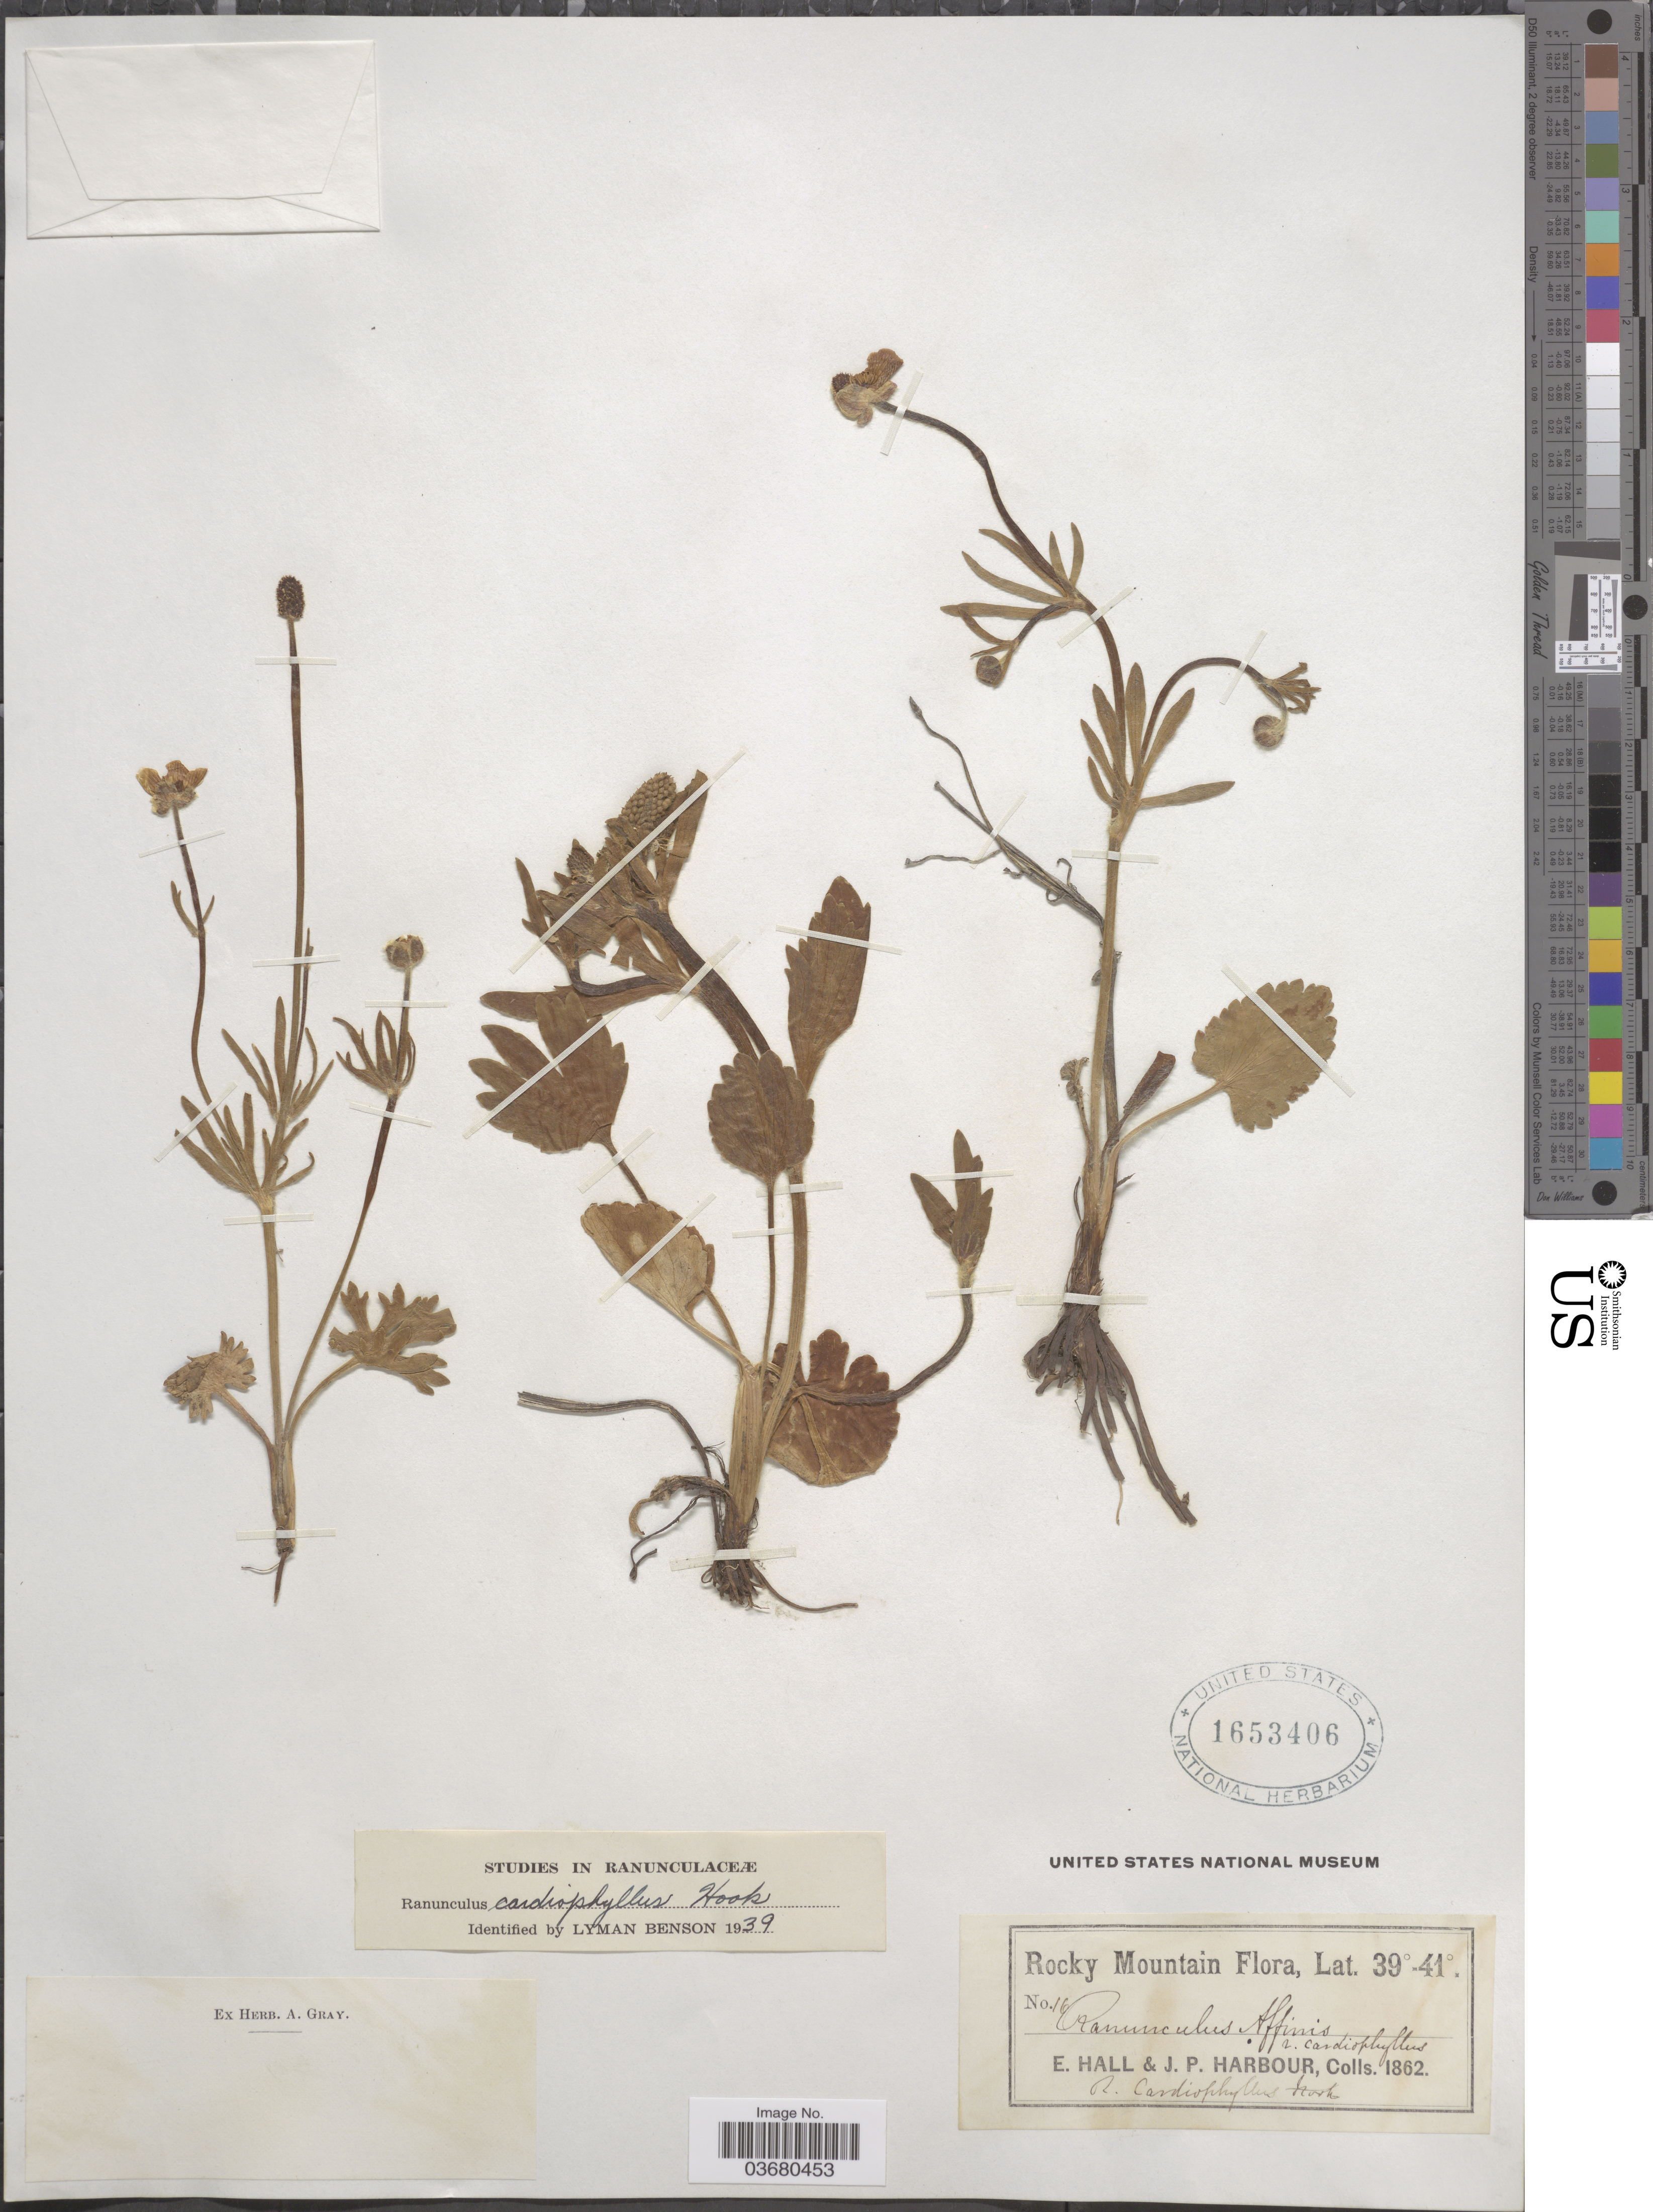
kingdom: Plantae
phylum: Tracheophyta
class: Magnoliopsida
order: Ranunculales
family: Ranunculaceae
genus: Ranunculus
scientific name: Ranunculus cardiophyllus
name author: Hook.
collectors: E. Hall & J. Harbour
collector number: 16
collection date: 1862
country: United States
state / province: Colorado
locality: Rocky Mountain.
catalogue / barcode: US 1653406